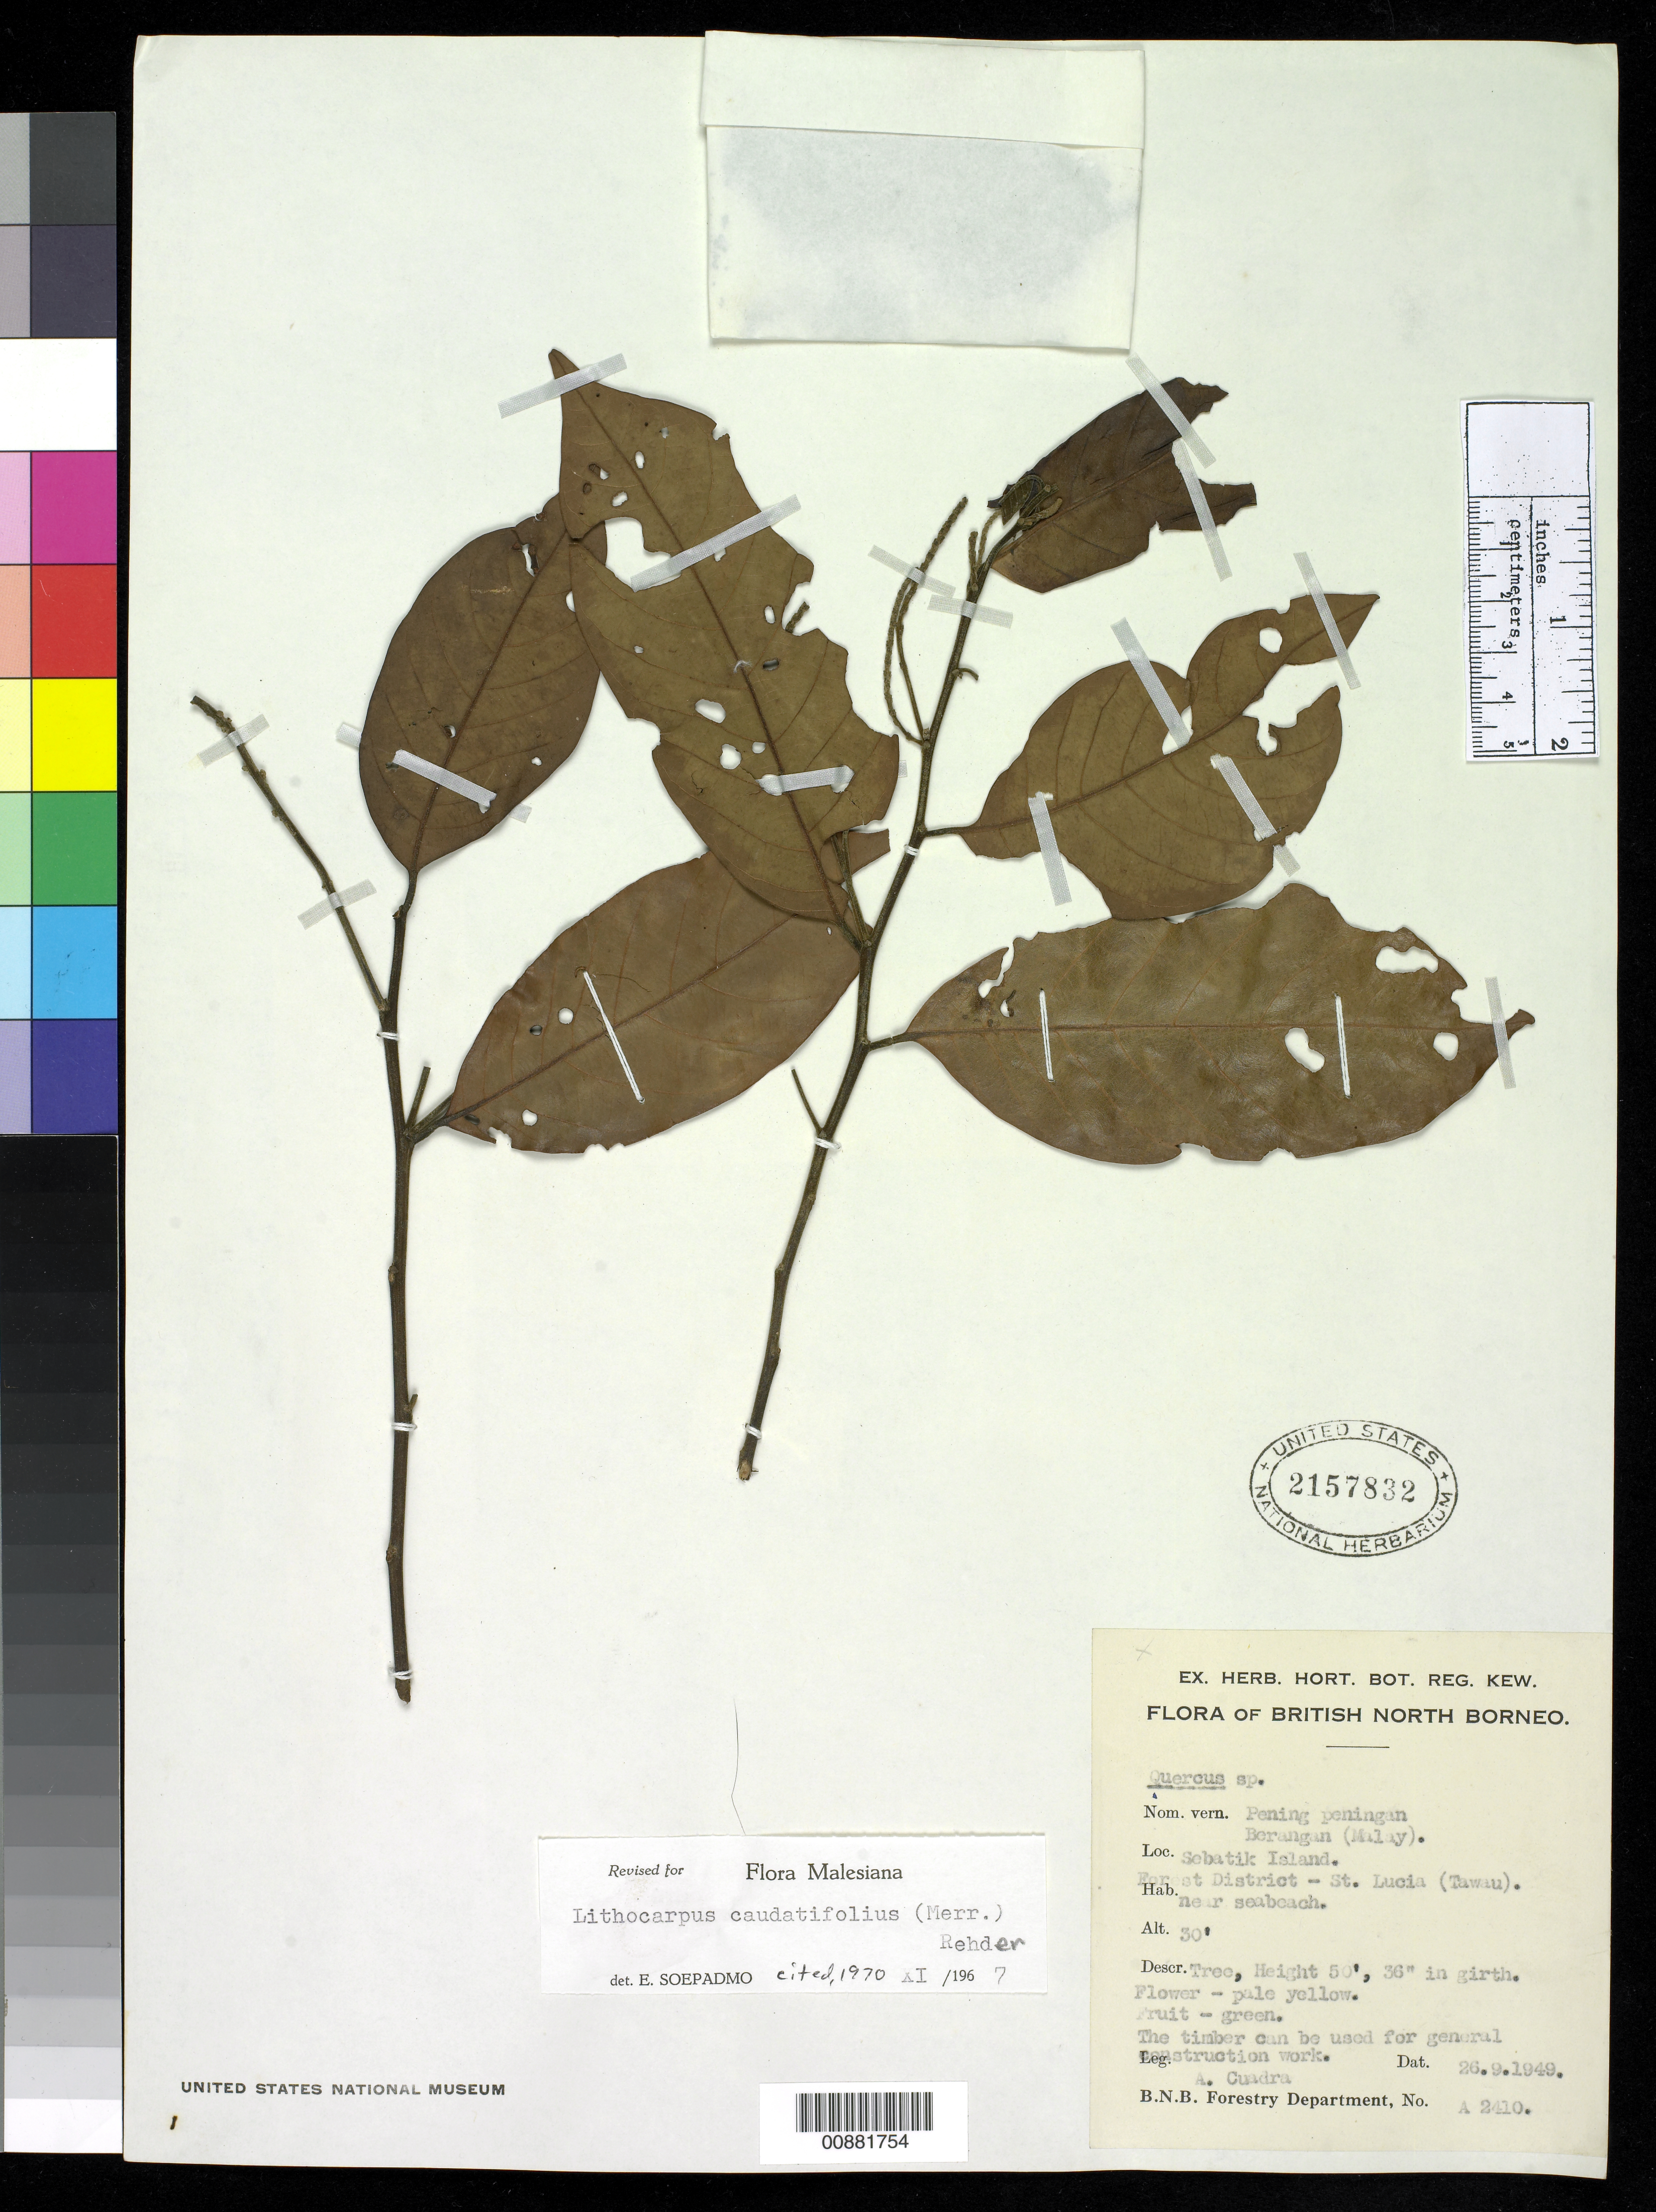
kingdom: Plantae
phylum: Tracheophyta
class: Magnoliopsida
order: Fagales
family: Fagaceae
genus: Lithocarpus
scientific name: Lithocarpus caudatifolius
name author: (Merr.) Rehder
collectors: A. Cuadra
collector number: A 2410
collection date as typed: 26 Sep 1949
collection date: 1949-09-26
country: Malaysia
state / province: Sabah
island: Sabatik I.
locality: Forest Dist. St. Lucia (Tawau) British North Borneo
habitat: Near seabeach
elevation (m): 9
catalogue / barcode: US 2157832